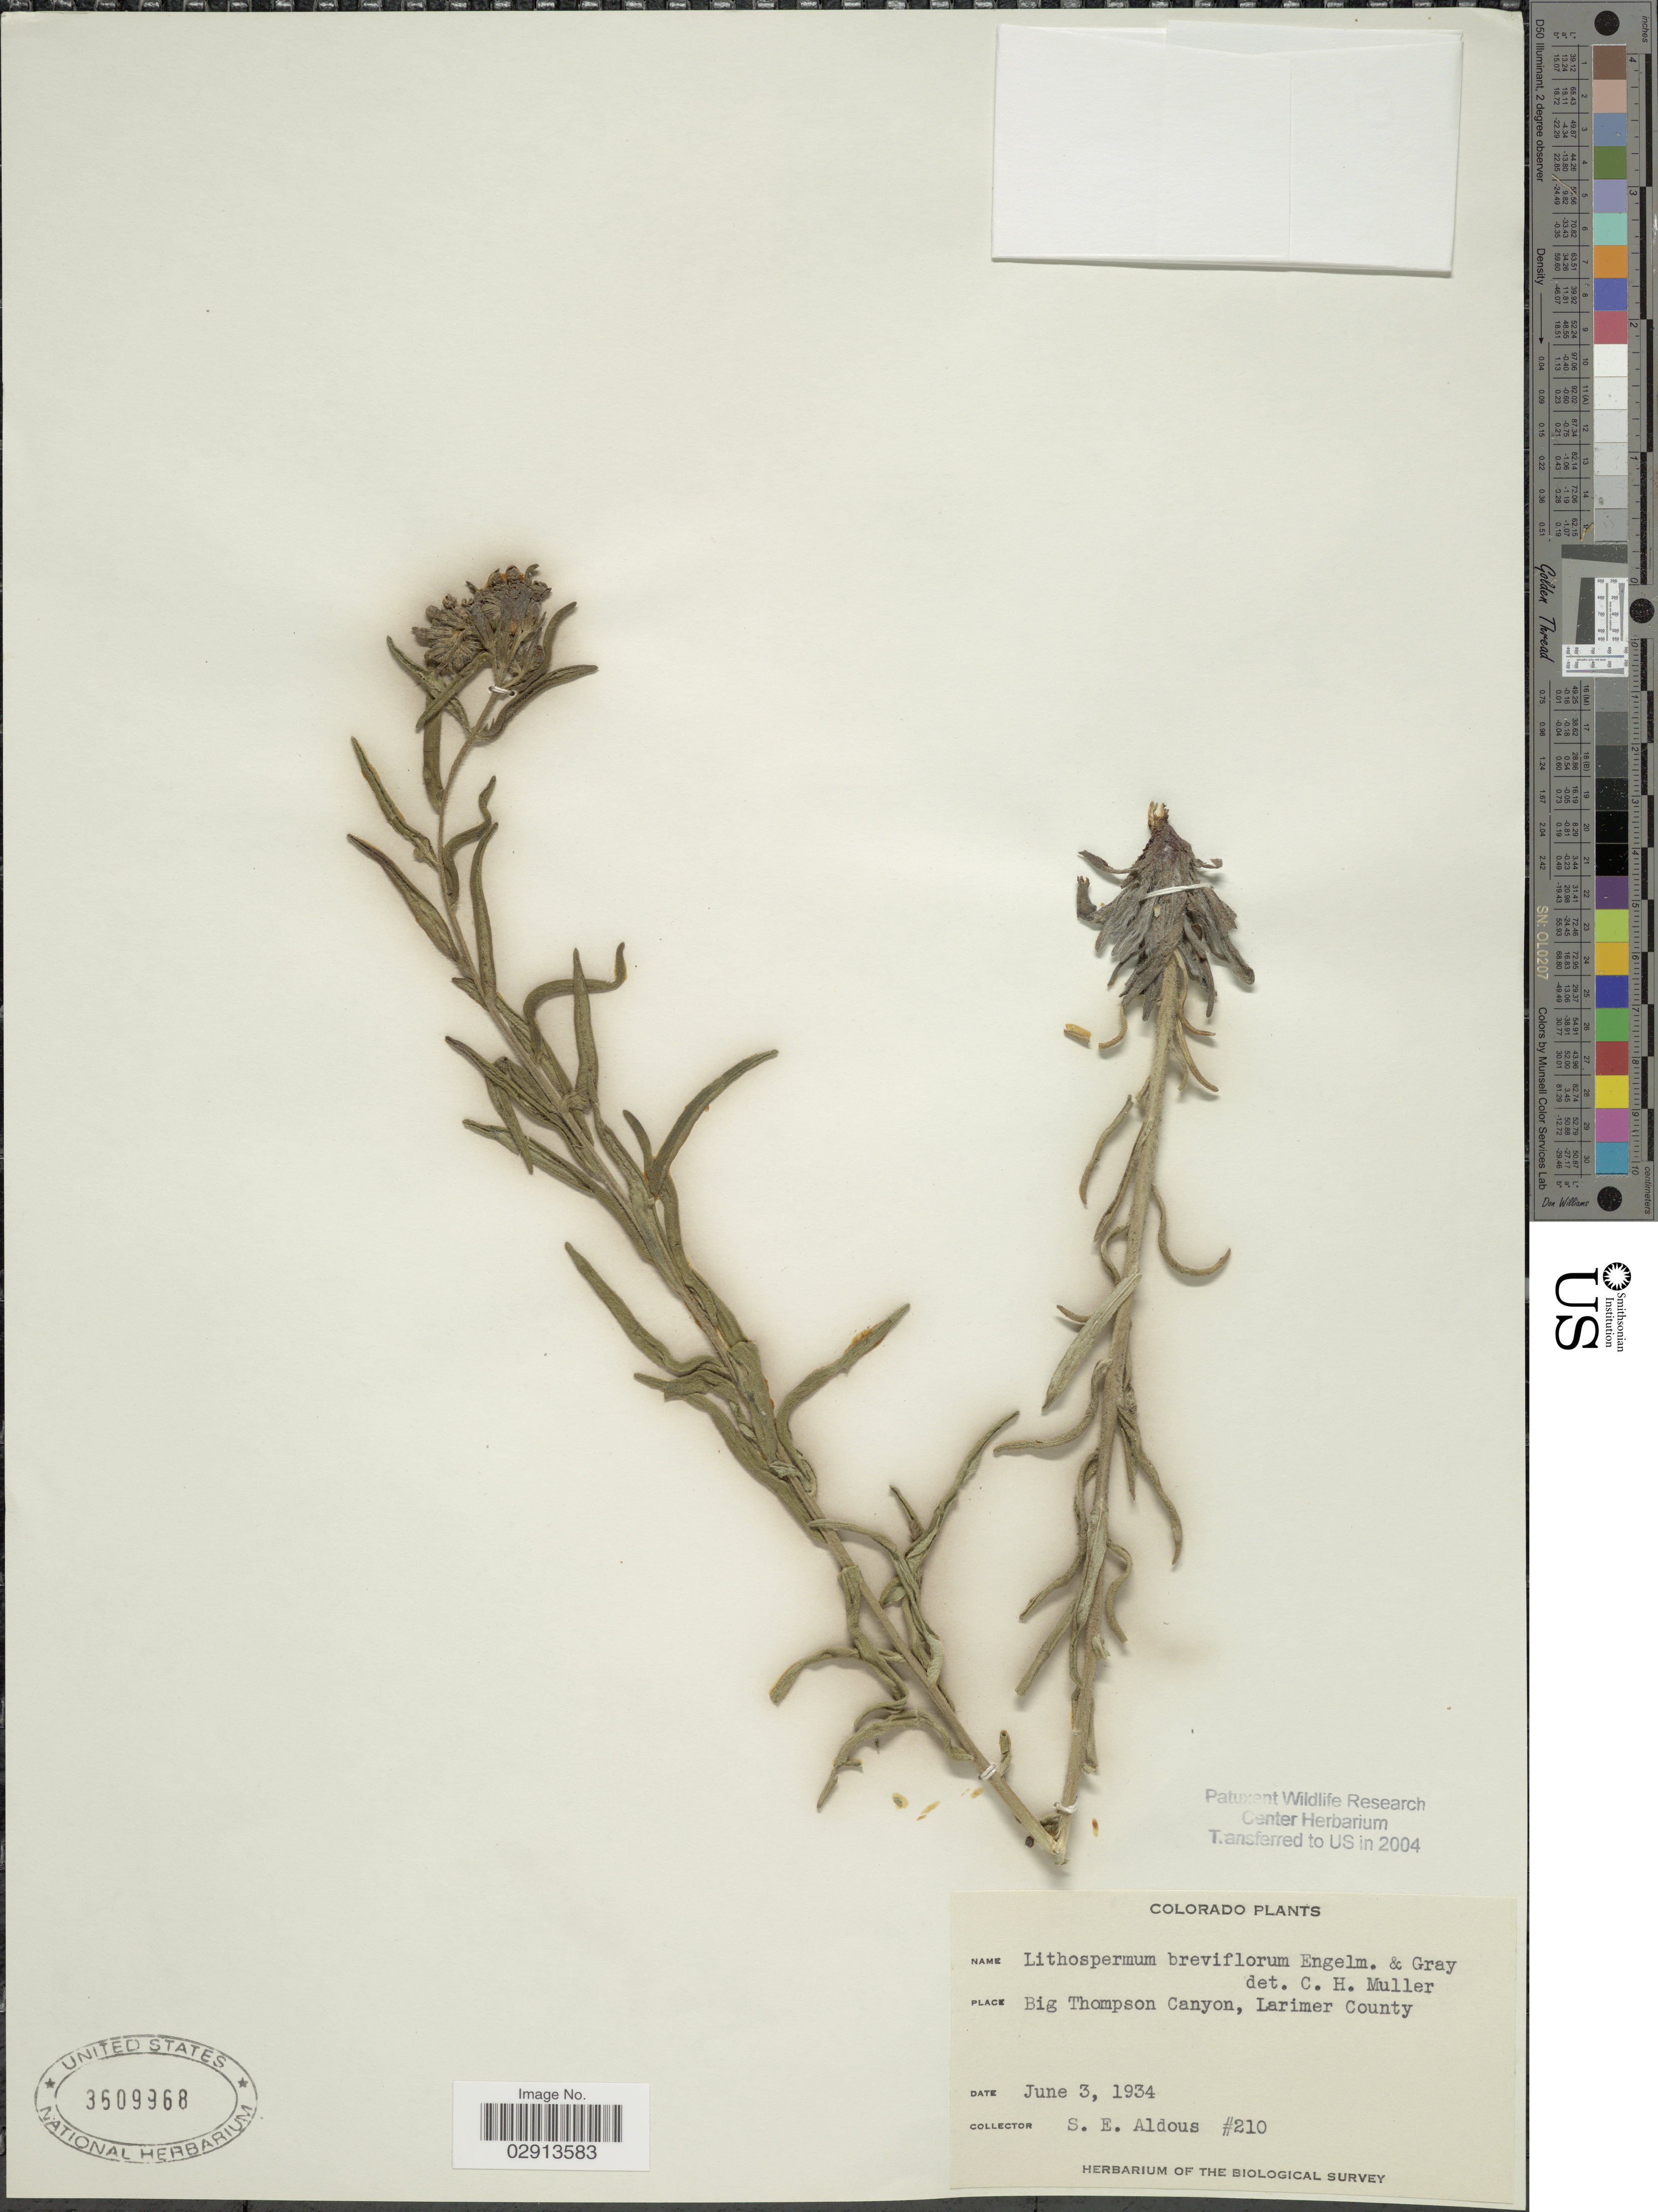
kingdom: Plantae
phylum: Tracheophyta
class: Magnoliopsida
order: Boraginales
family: Boraginaceae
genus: Lithospermum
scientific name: Lithospermum breviflorum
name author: Engelm. & A. Gray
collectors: S. Aldous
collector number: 210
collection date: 1934-06-03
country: United States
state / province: Colorado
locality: Big Thompson Canyon, Larimer County.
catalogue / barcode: US 3609968